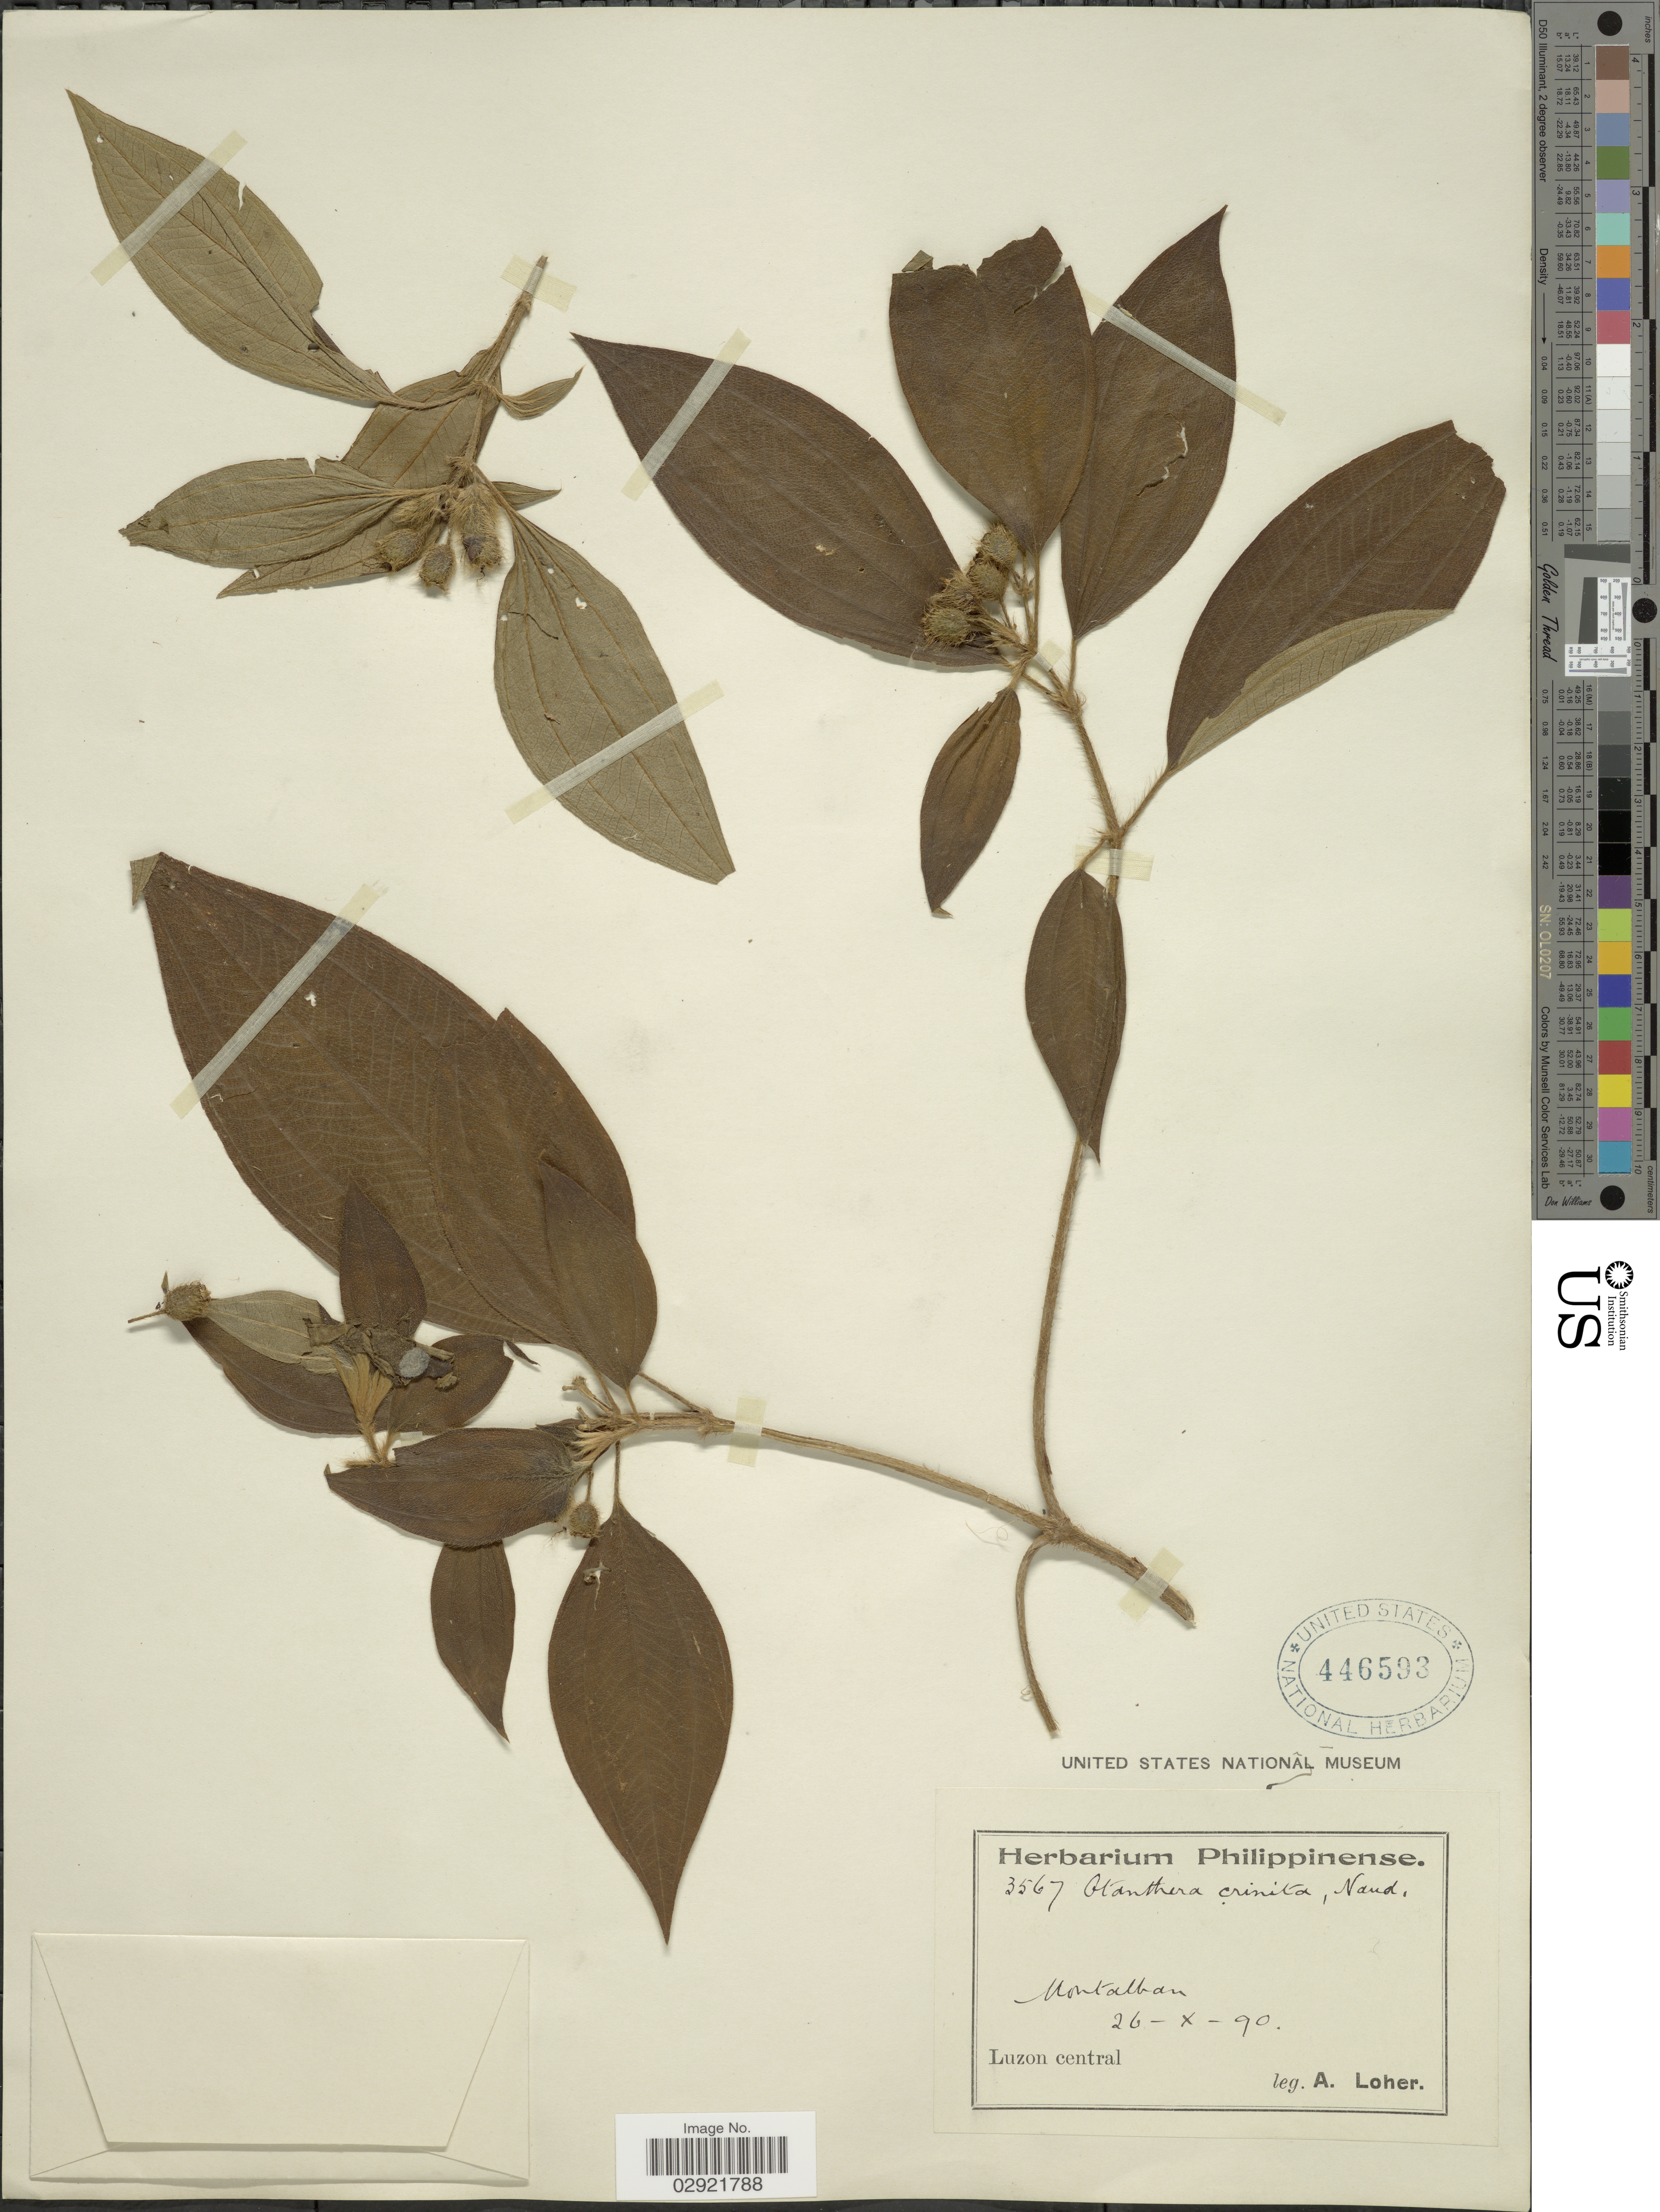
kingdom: Plantae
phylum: Tracheophyta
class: Magnoliopsida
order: Myrtales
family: Melastomataceae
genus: Melastoma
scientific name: Melastoma cyanoides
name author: Sm.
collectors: A. Loher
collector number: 3567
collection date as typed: Transcribed d/m/y: 26/10/90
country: Philippines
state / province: Central Luzon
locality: Montalban. Luzon central.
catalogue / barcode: US 446593